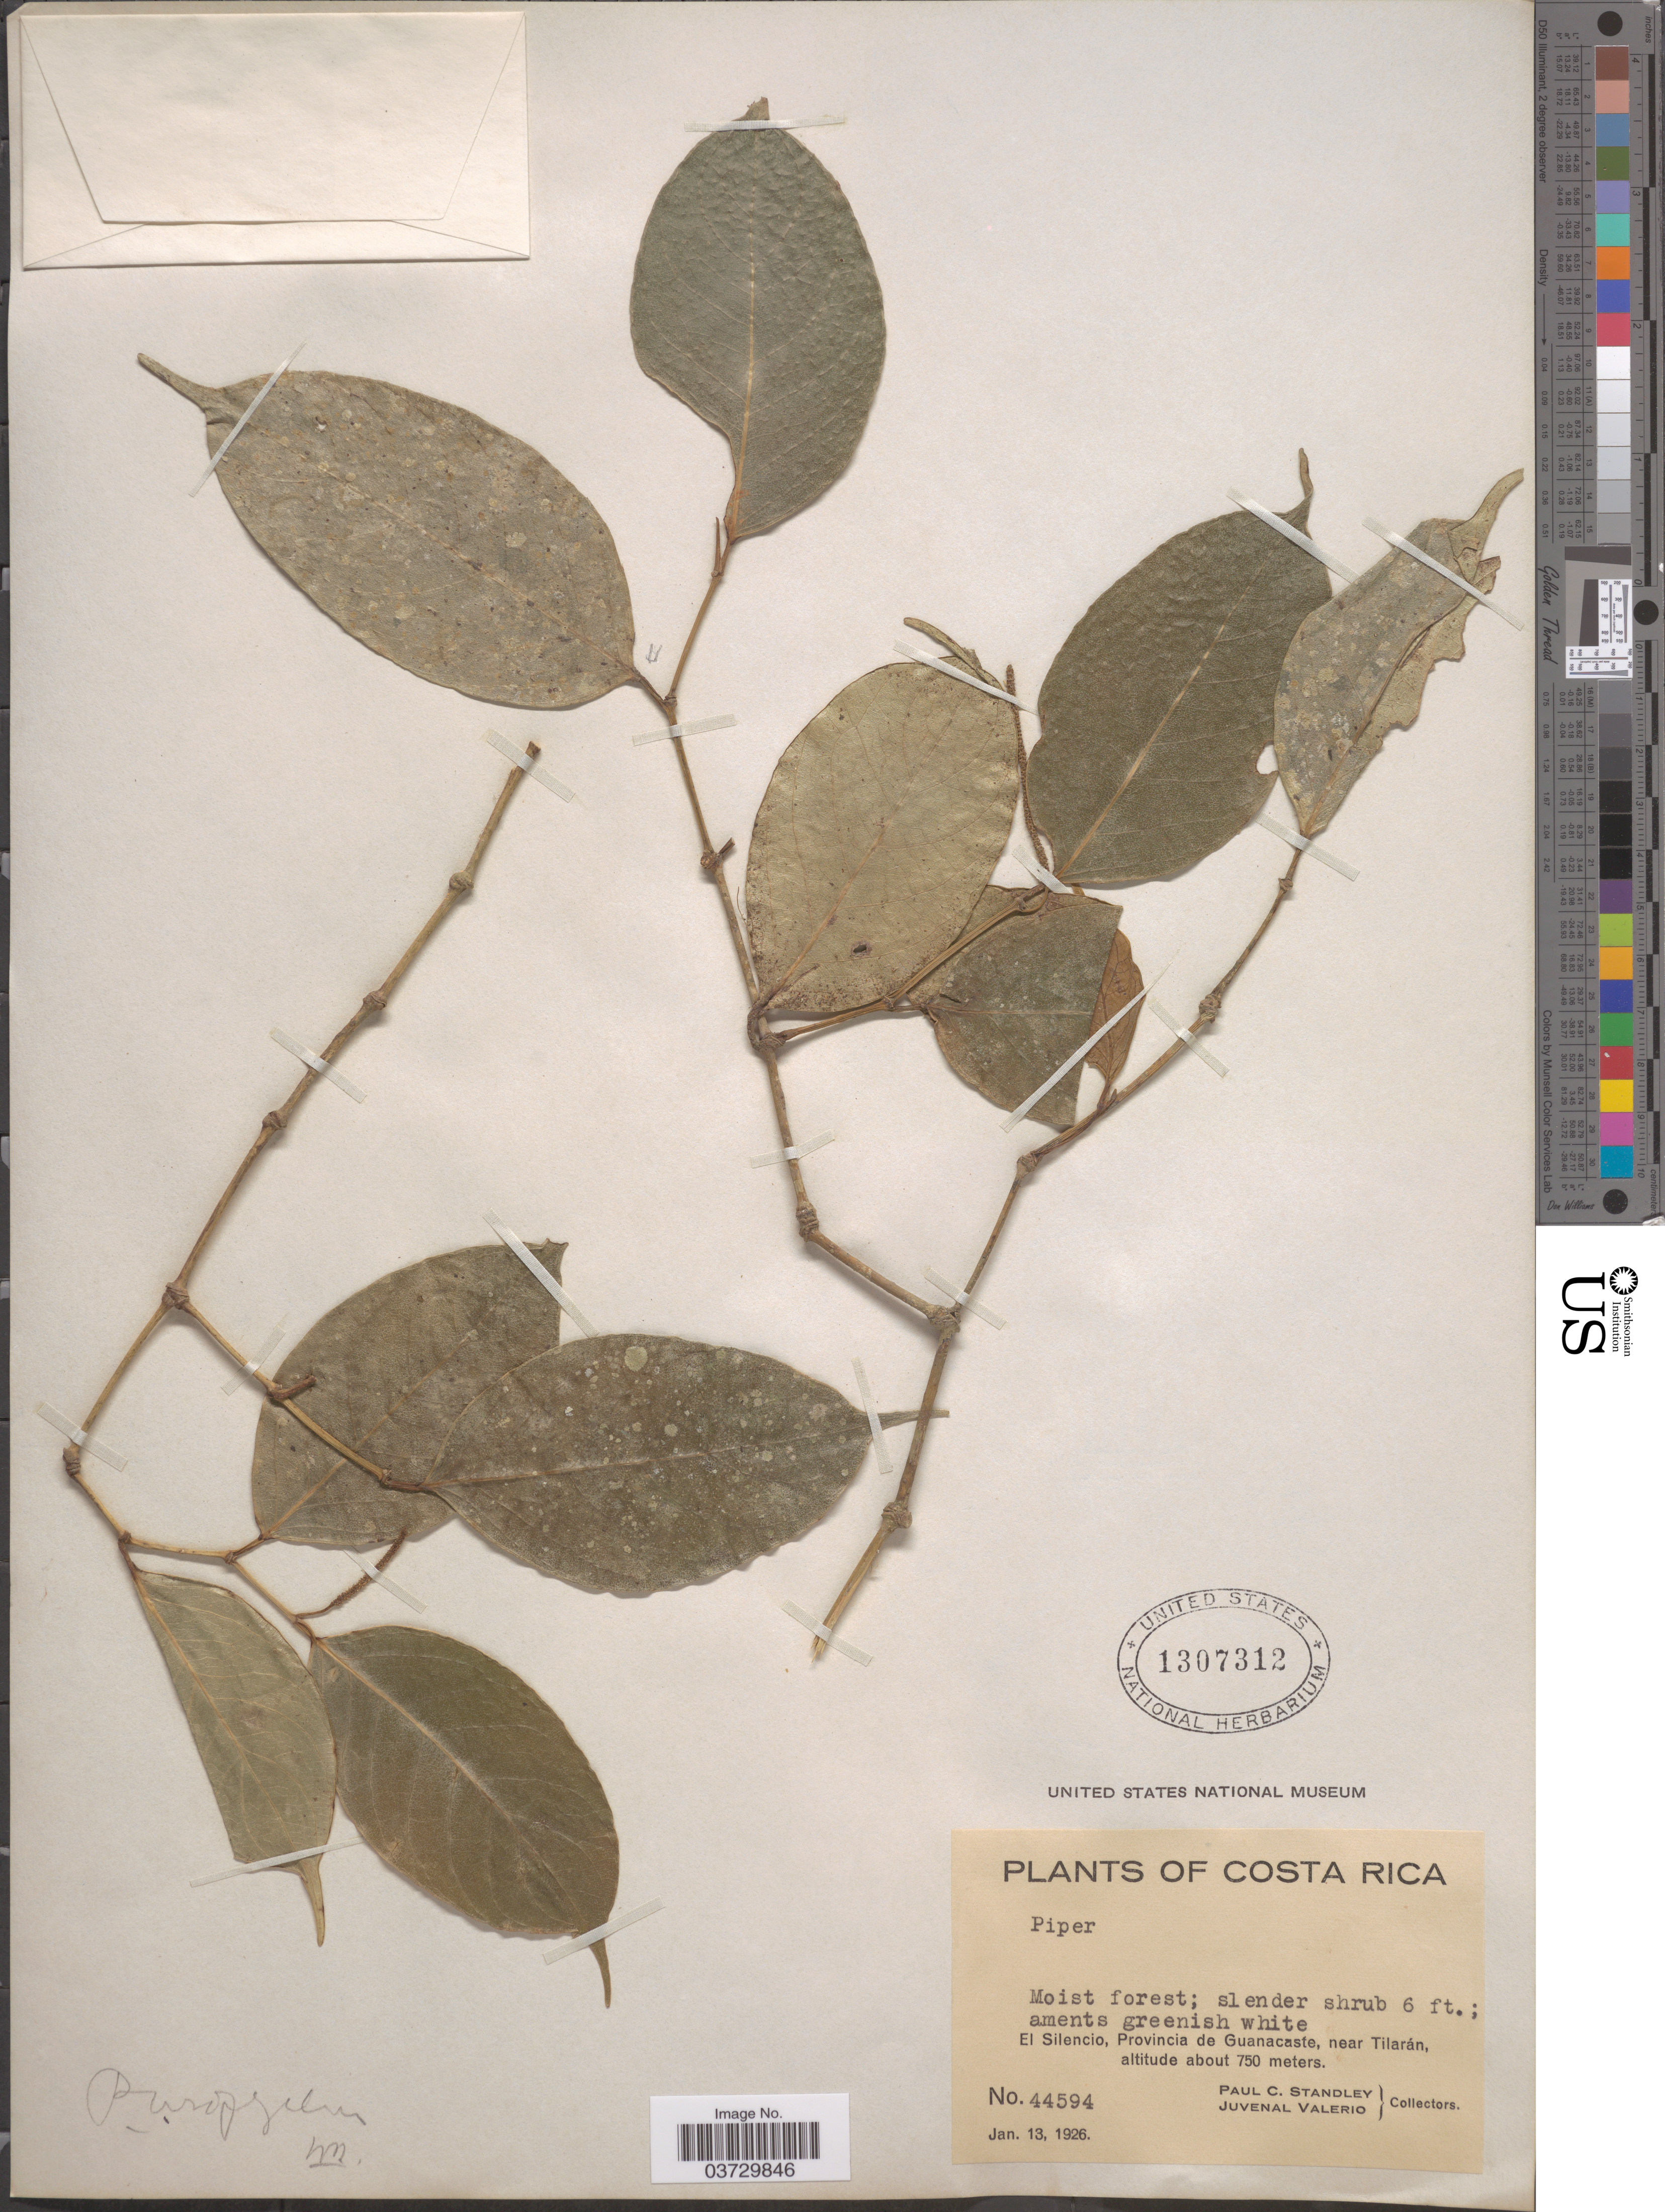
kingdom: Plantae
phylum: Tracheophyta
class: Magnoliopsida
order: Piperales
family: Piperaceae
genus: Piper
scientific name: Piper urophyllum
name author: DC.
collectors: P. C. Standley & J. Valerio R.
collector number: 44594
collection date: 1926-01-13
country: Costa Rica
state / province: Guanacaste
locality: El Silencio, near Tilarán.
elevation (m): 750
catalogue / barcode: US 1307312